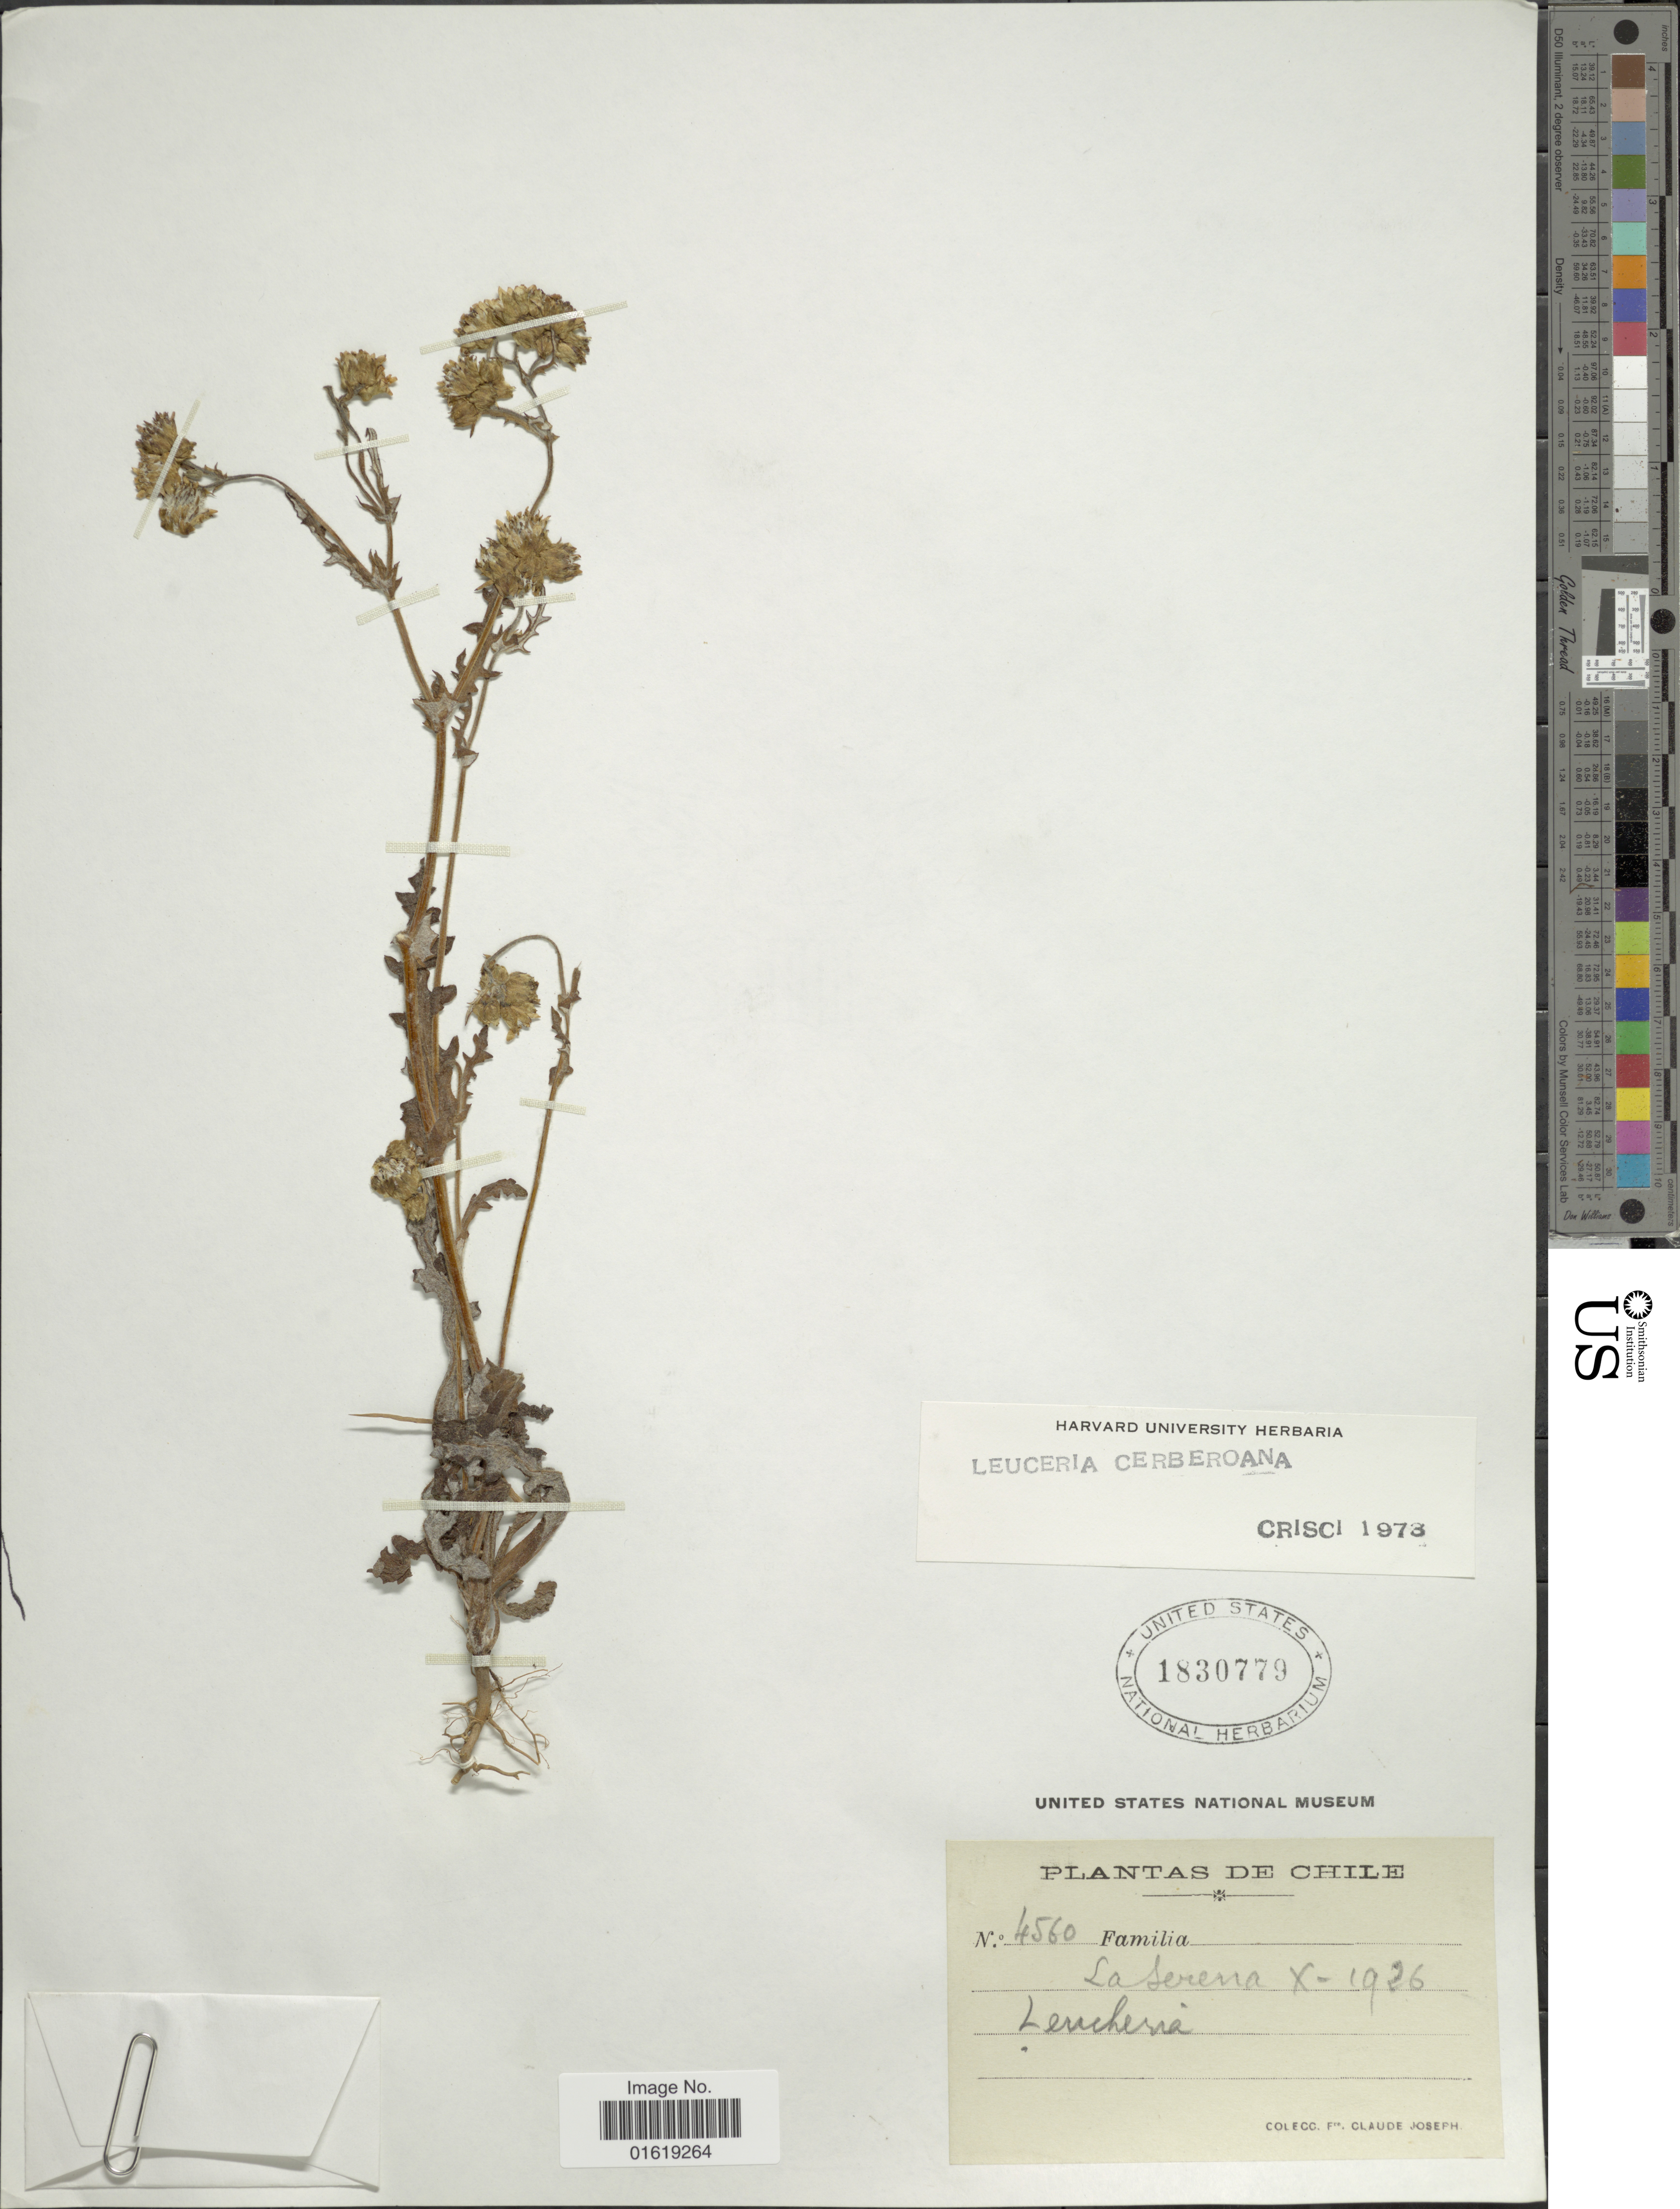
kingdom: Plantae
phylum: Tracheophyta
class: Magnoliopsida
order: Asterales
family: Asteraceae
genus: Leucheria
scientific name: Leucheria cerberoana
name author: J. Rémy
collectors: Bro. Claude-Joseph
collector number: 4560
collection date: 1926-10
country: Chile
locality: La Serena.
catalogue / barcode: US 1830779